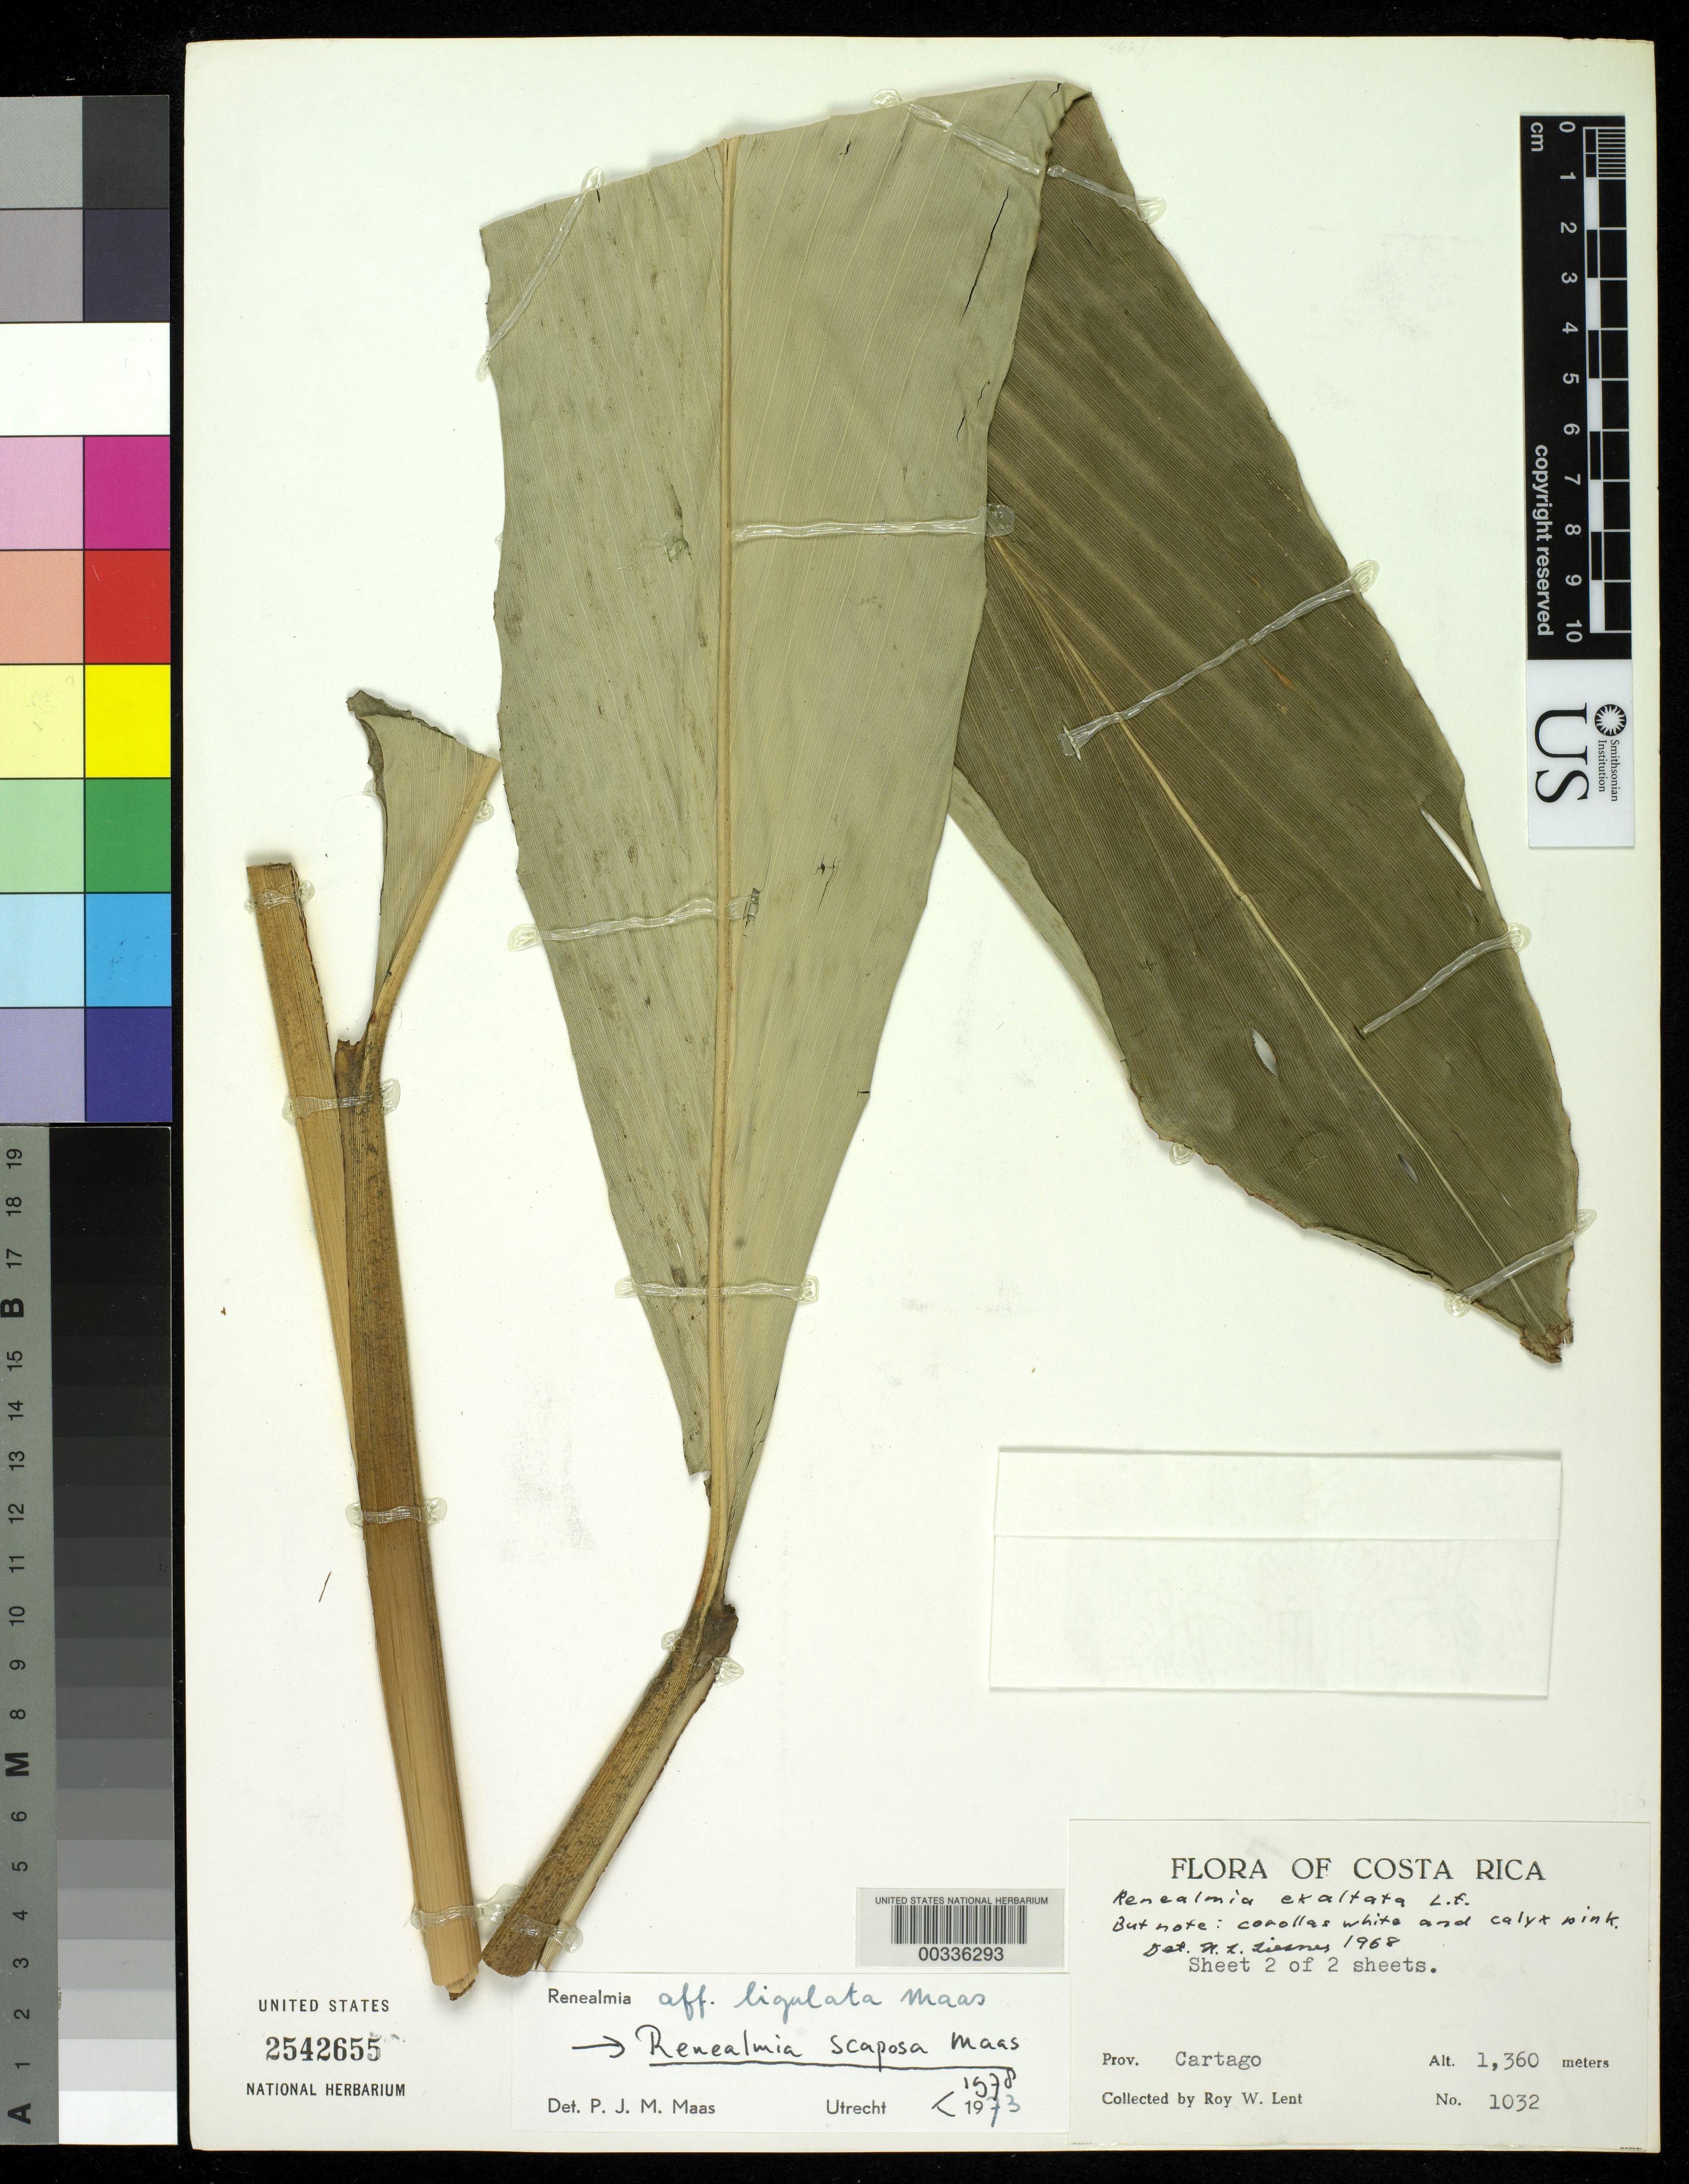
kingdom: Plantae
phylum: Tracheophyta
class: Liliopsida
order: Zingiberales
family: Zingiberaceae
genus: Renealmia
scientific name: Renealmia scaposa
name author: Maas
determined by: Maas, Paul J. M.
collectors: R. W. Lent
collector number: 1032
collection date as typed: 11 Jun 1967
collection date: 1967-06-11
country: Costa Rica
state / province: Cartago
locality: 0.5 km NE of Tapanti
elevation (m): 1360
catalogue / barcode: US 2542655